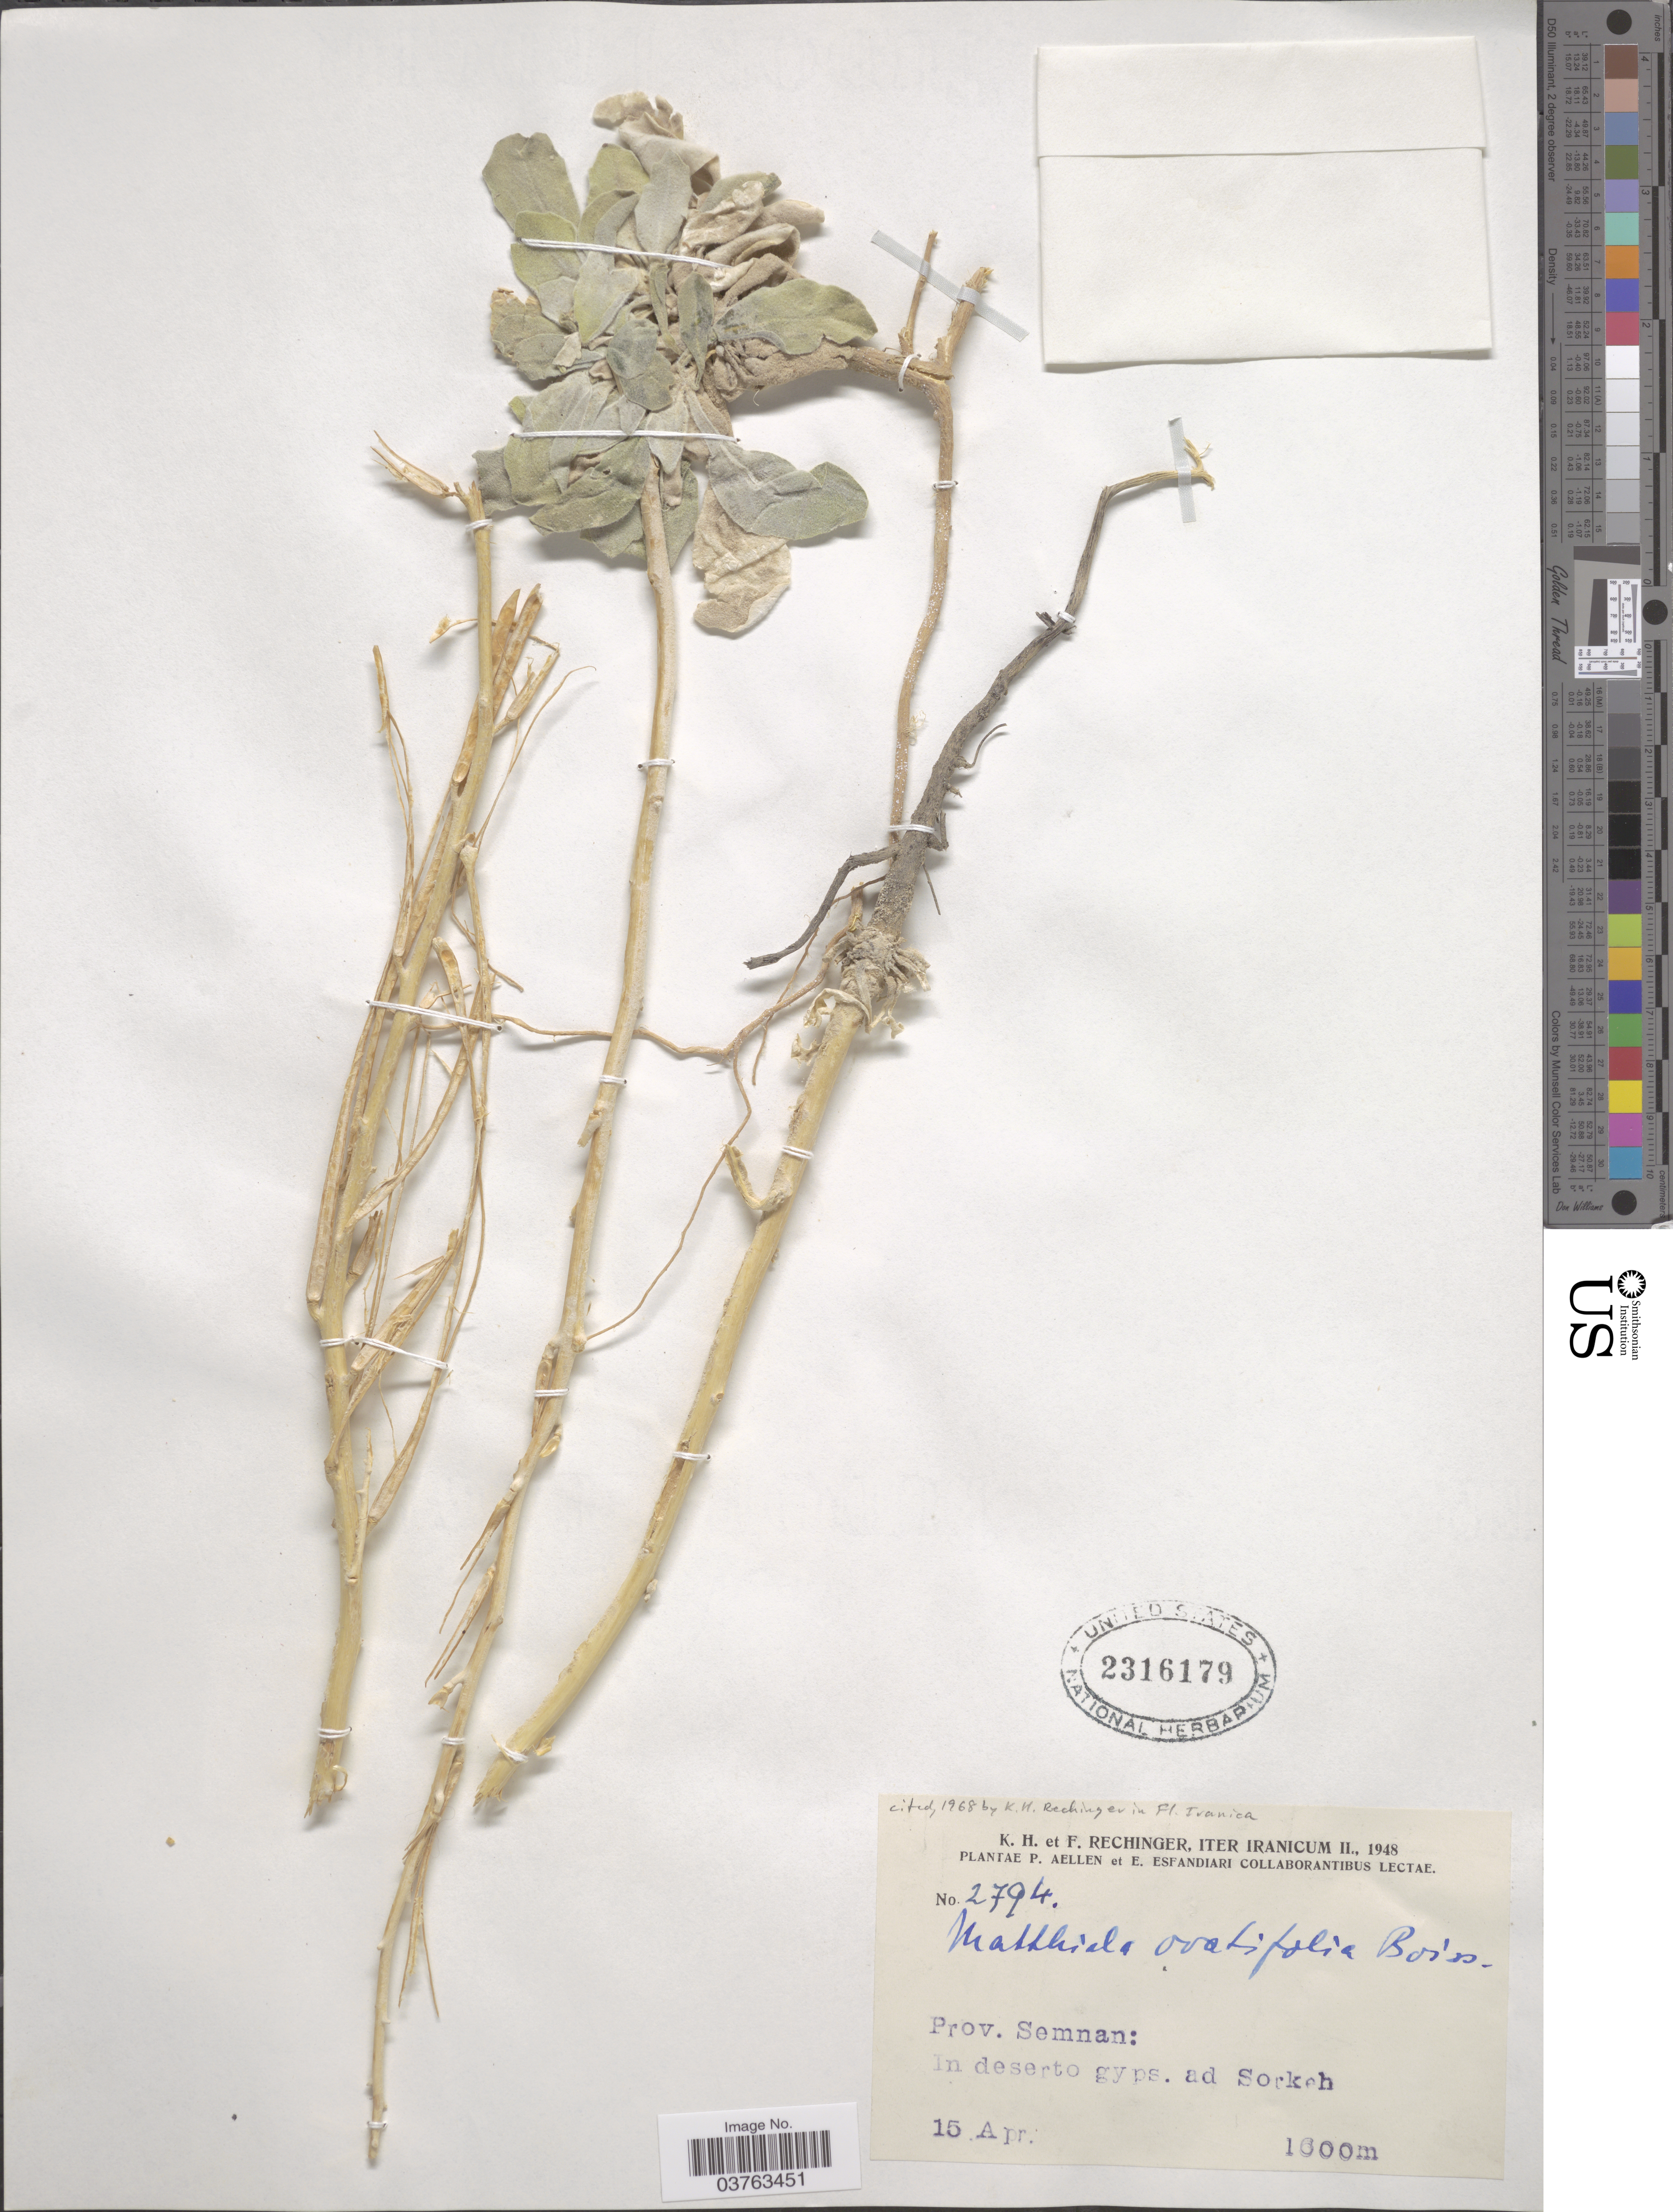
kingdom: Plantae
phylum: Tracheophyta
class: Magnoliopsida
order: Brassicales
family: Brassicaceae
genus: Matthiola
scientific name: Matthiola ovatifolia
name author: Boiss.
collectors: K. H. Rechinger & F. Rechinger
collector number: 2794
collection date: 1948-04-15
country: Iran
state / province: Semnan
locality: Iter Iranicum. In deserto gyps. ad Sorkeh.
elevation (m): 1600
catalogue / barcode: US 2316179